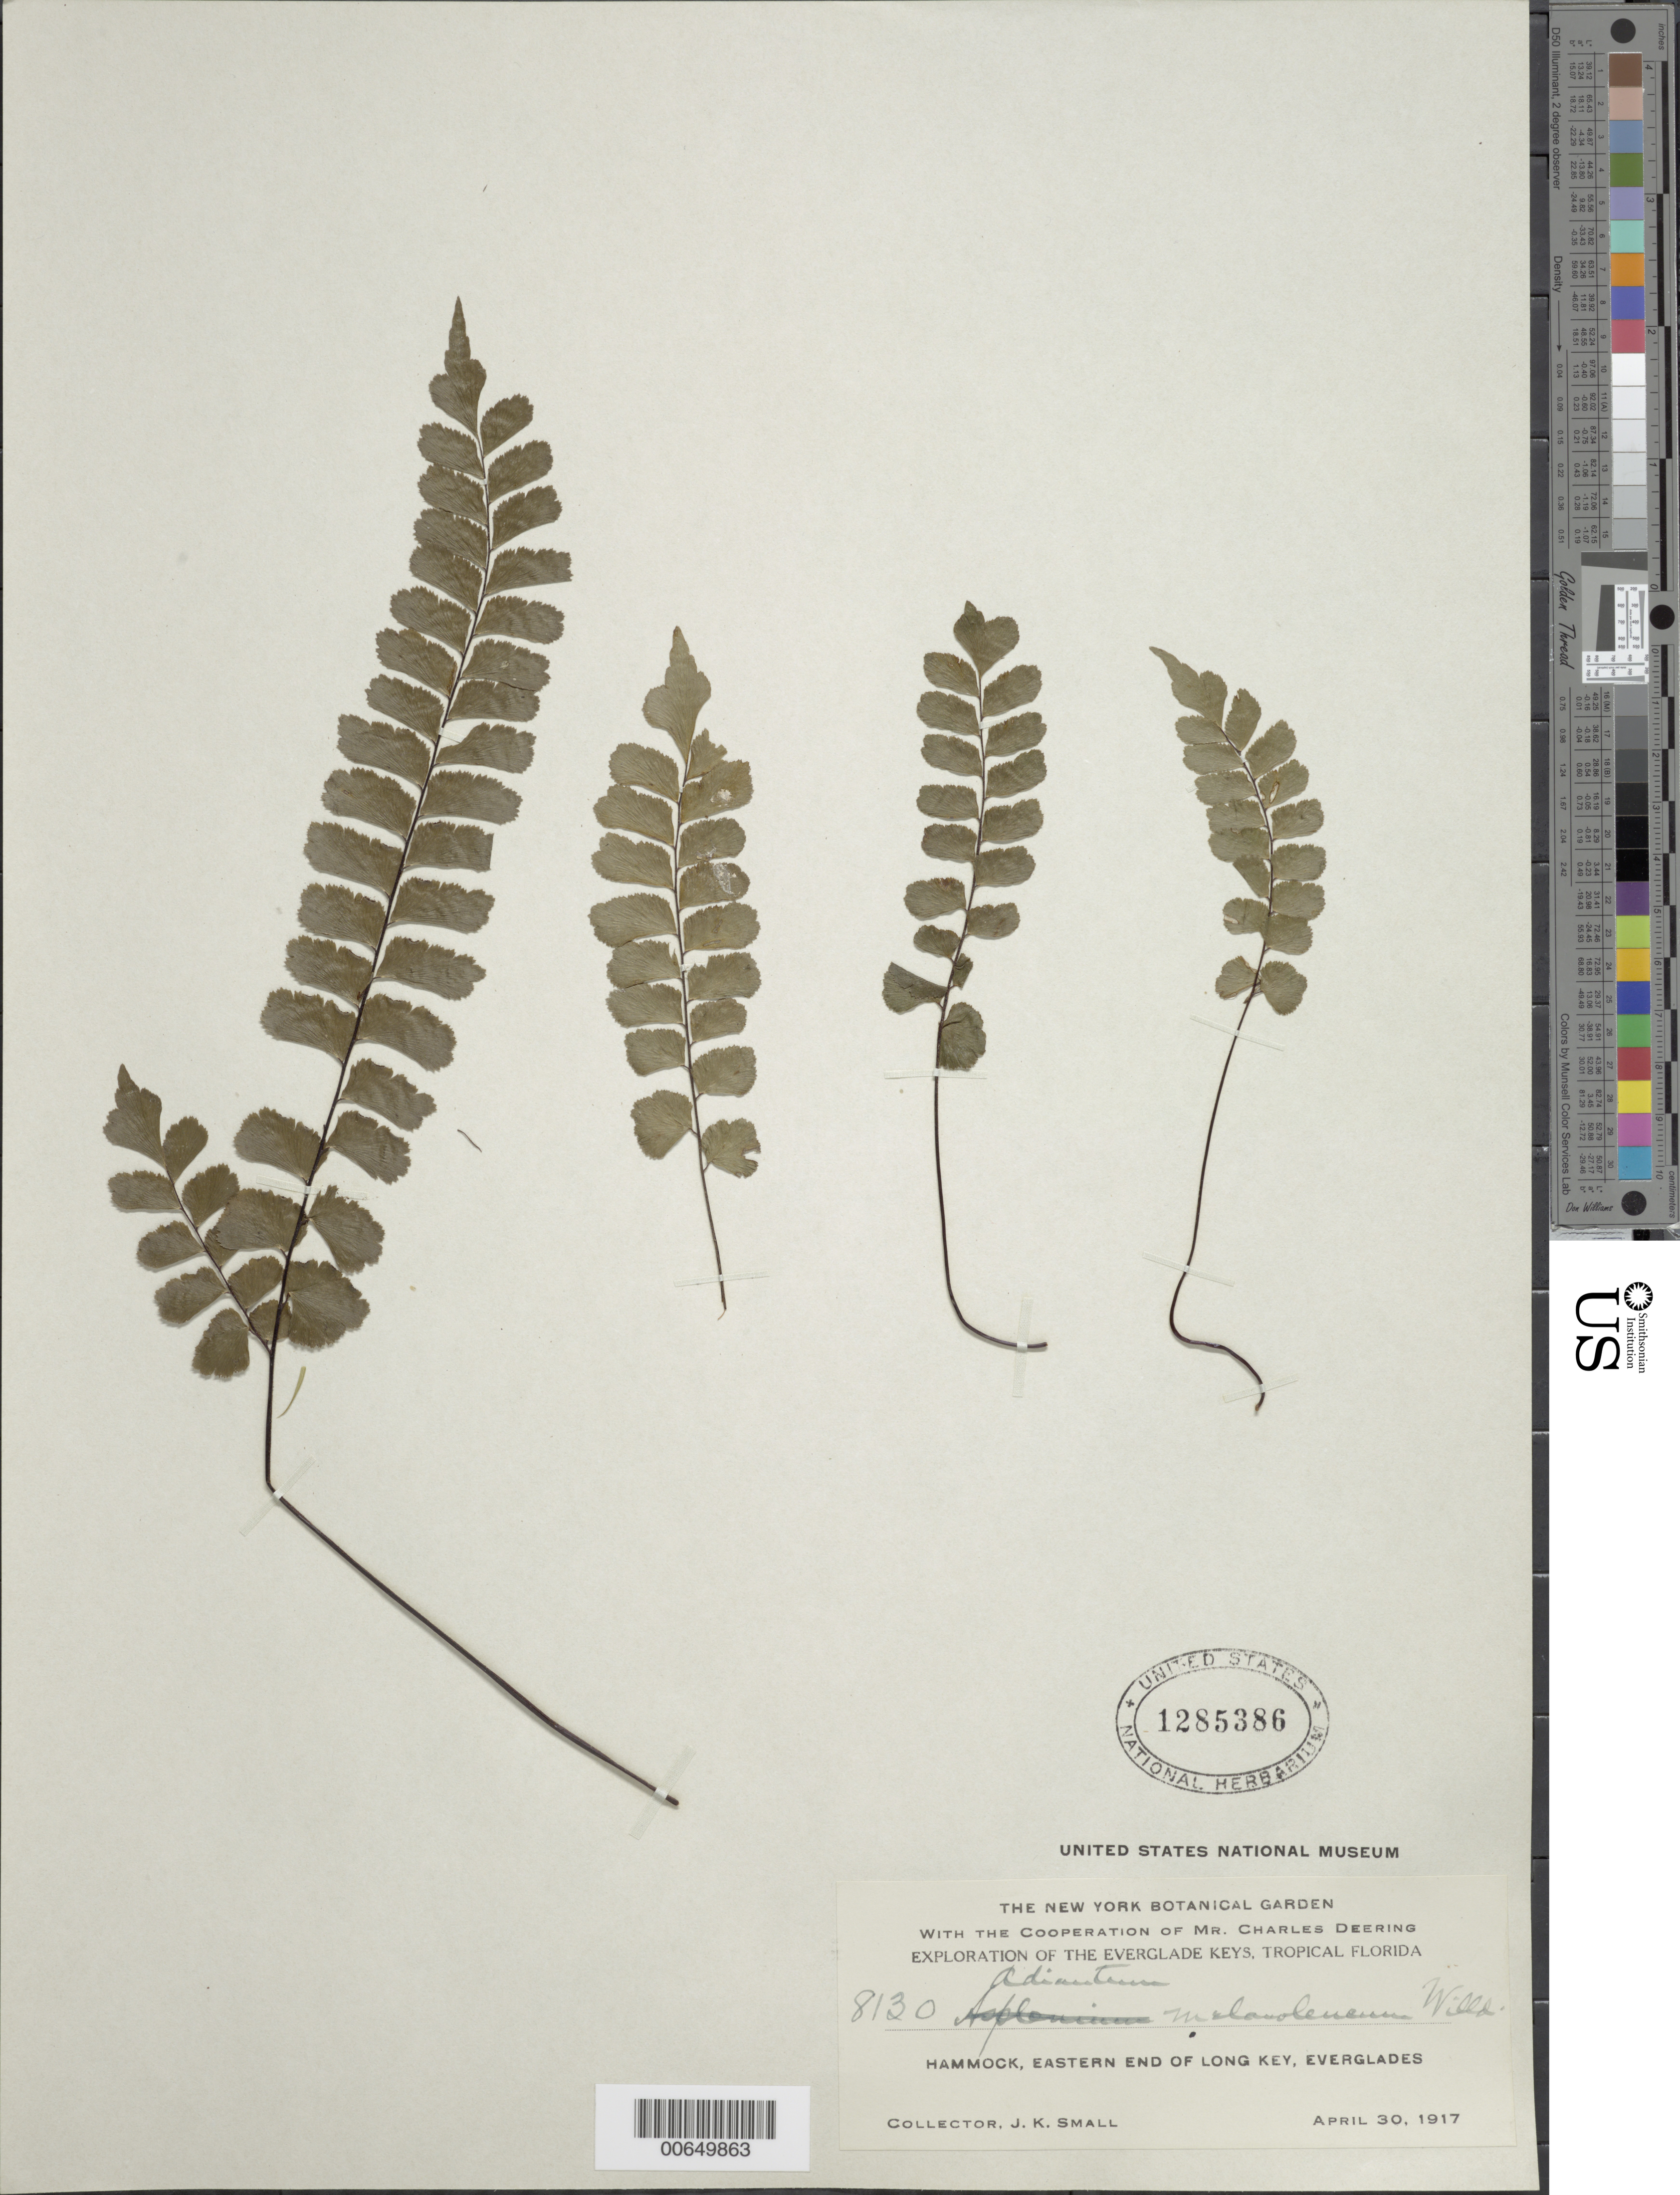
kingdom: Plantae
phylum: Tracheophyta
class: Polypodiopsida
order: Polypodiales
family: Pteridaceae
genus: Adiantum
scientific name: Adiantum melanoleucum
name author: Willd.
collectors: J. K. Small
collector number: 8130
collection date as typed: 30 Apr 1917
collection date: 1917-04-30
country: United States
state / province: Florida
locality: Eastern end of Long Key, Everglades.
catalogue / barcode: US 1285386